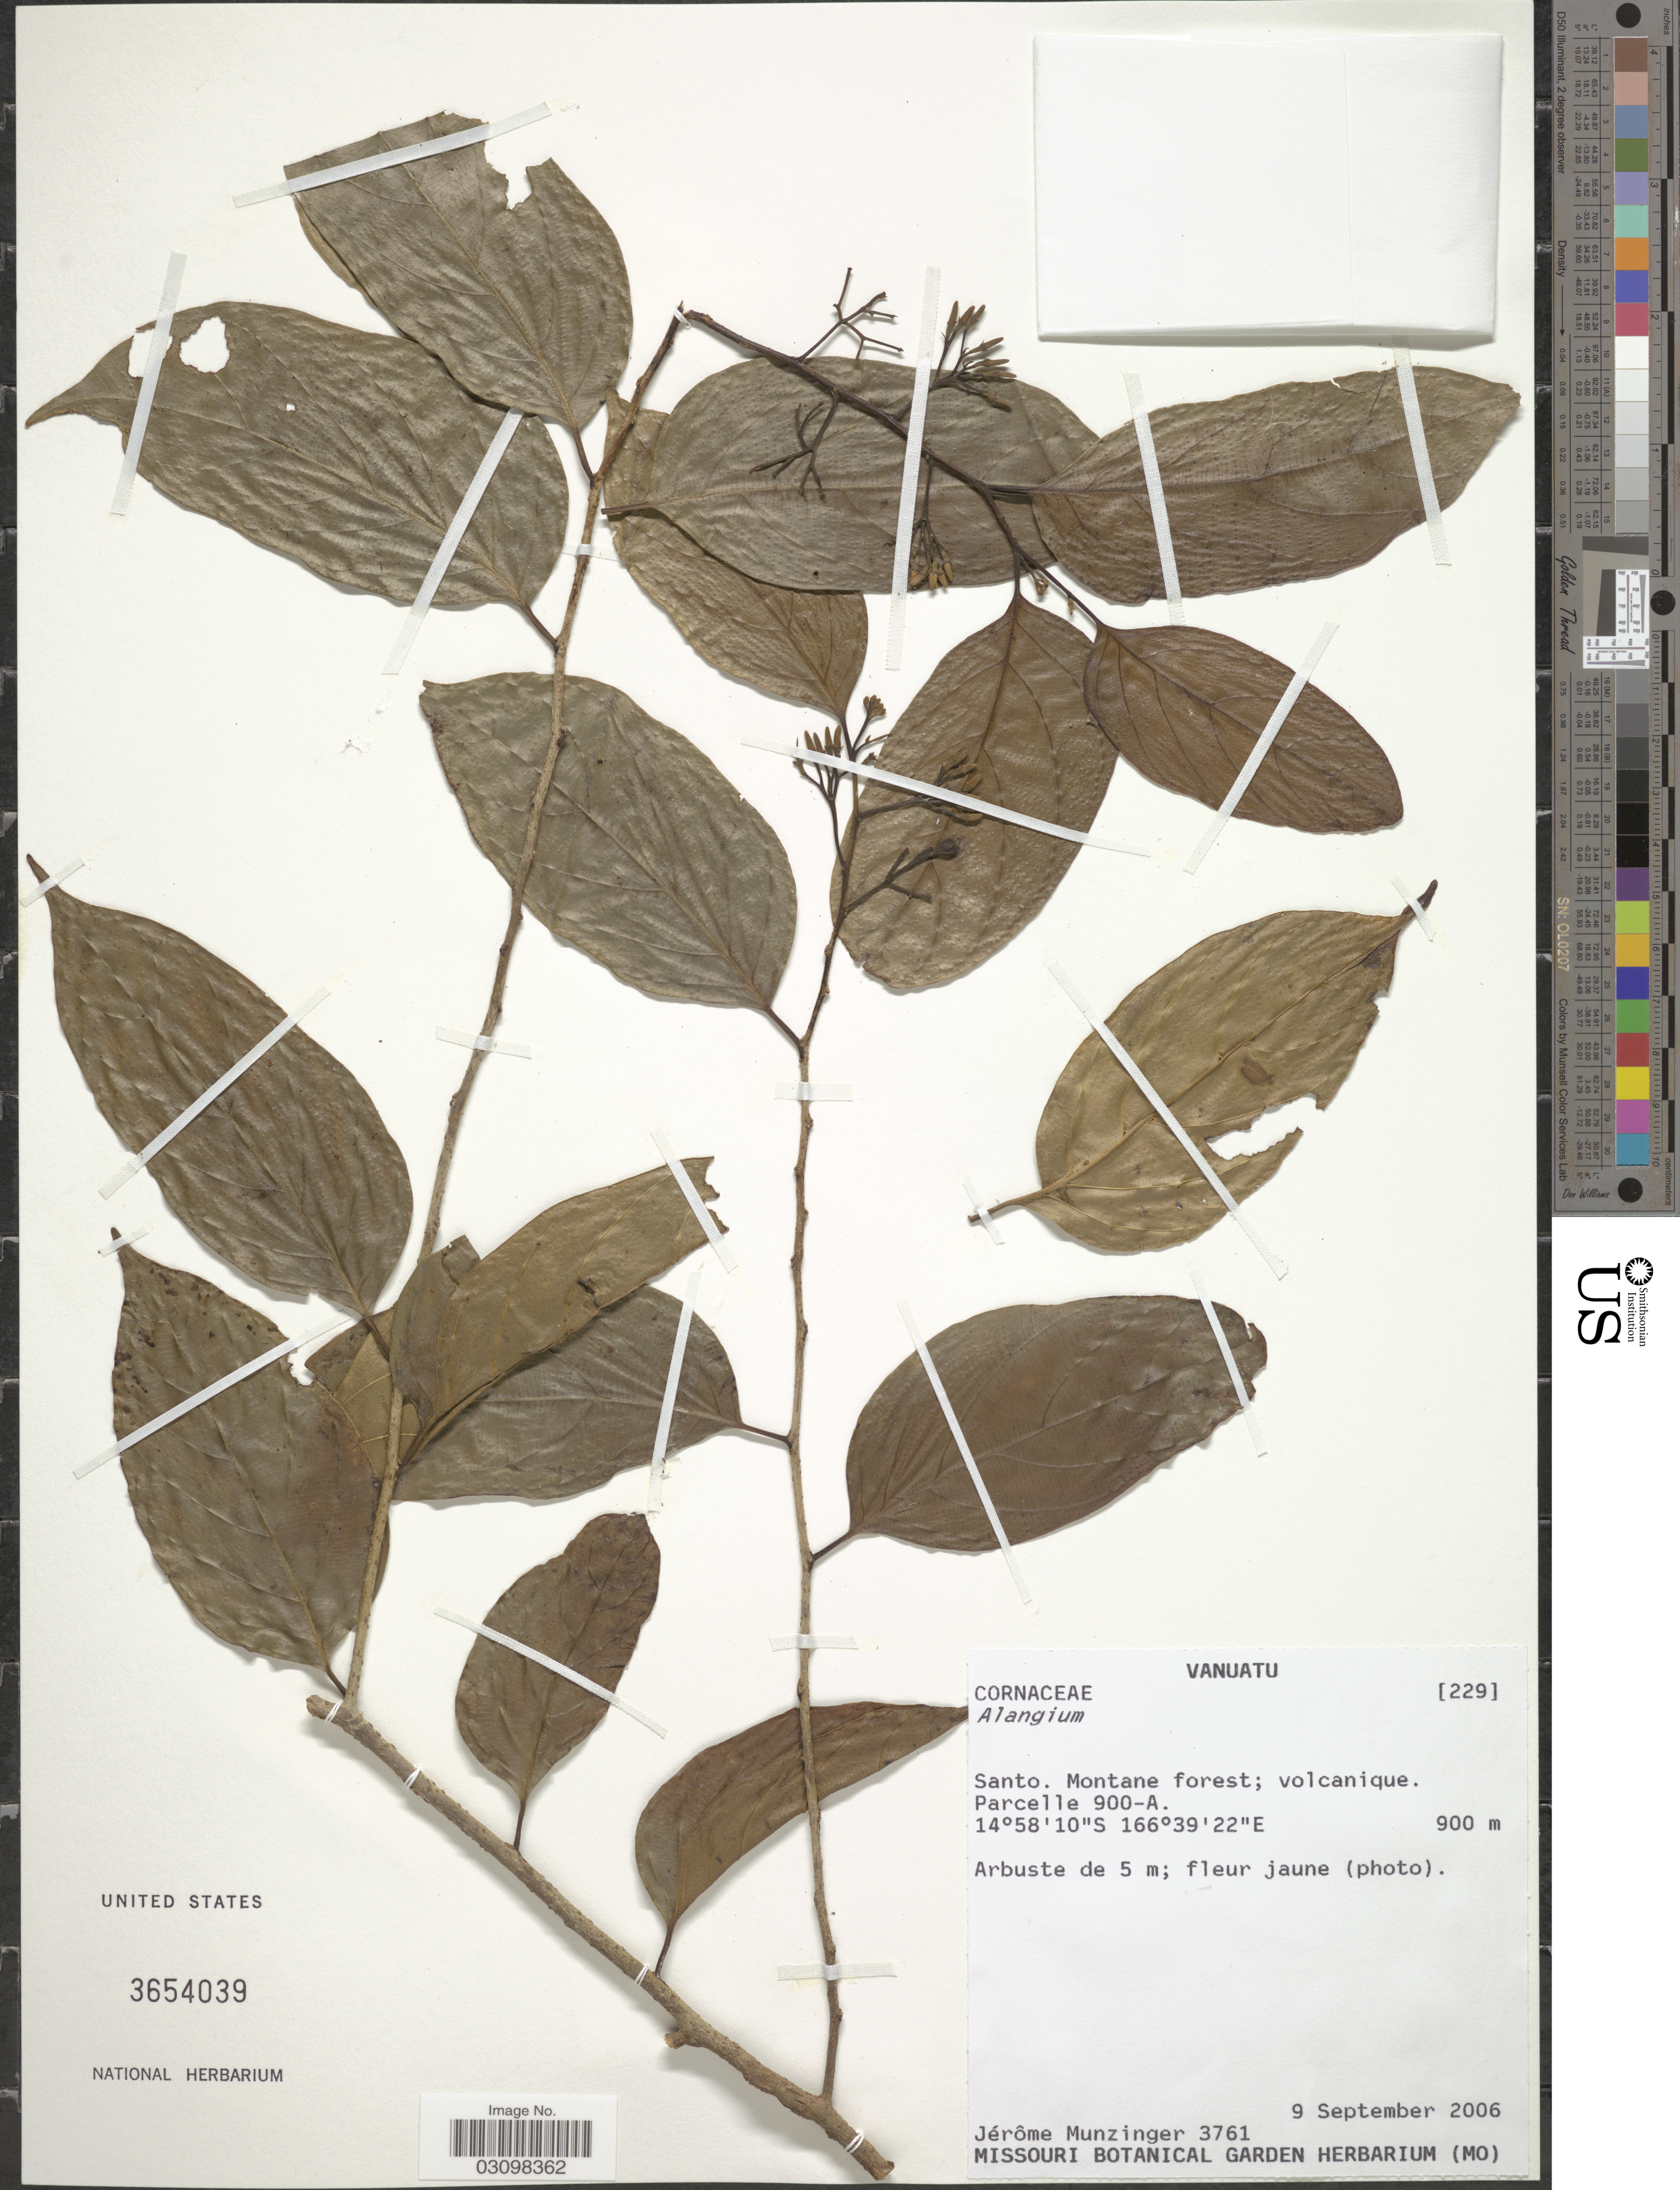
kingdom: Plantae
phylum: Tracheophyta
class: Magnoliopsida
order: Cornales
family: Cornaceae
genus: Alangium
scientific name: Alangium sp.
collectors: J. K. Munzinger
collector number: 3761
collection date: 2006-09-09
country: Vanuatu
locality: Santo. Parcelle 900-A.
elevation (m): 900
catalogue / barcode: US 3654039